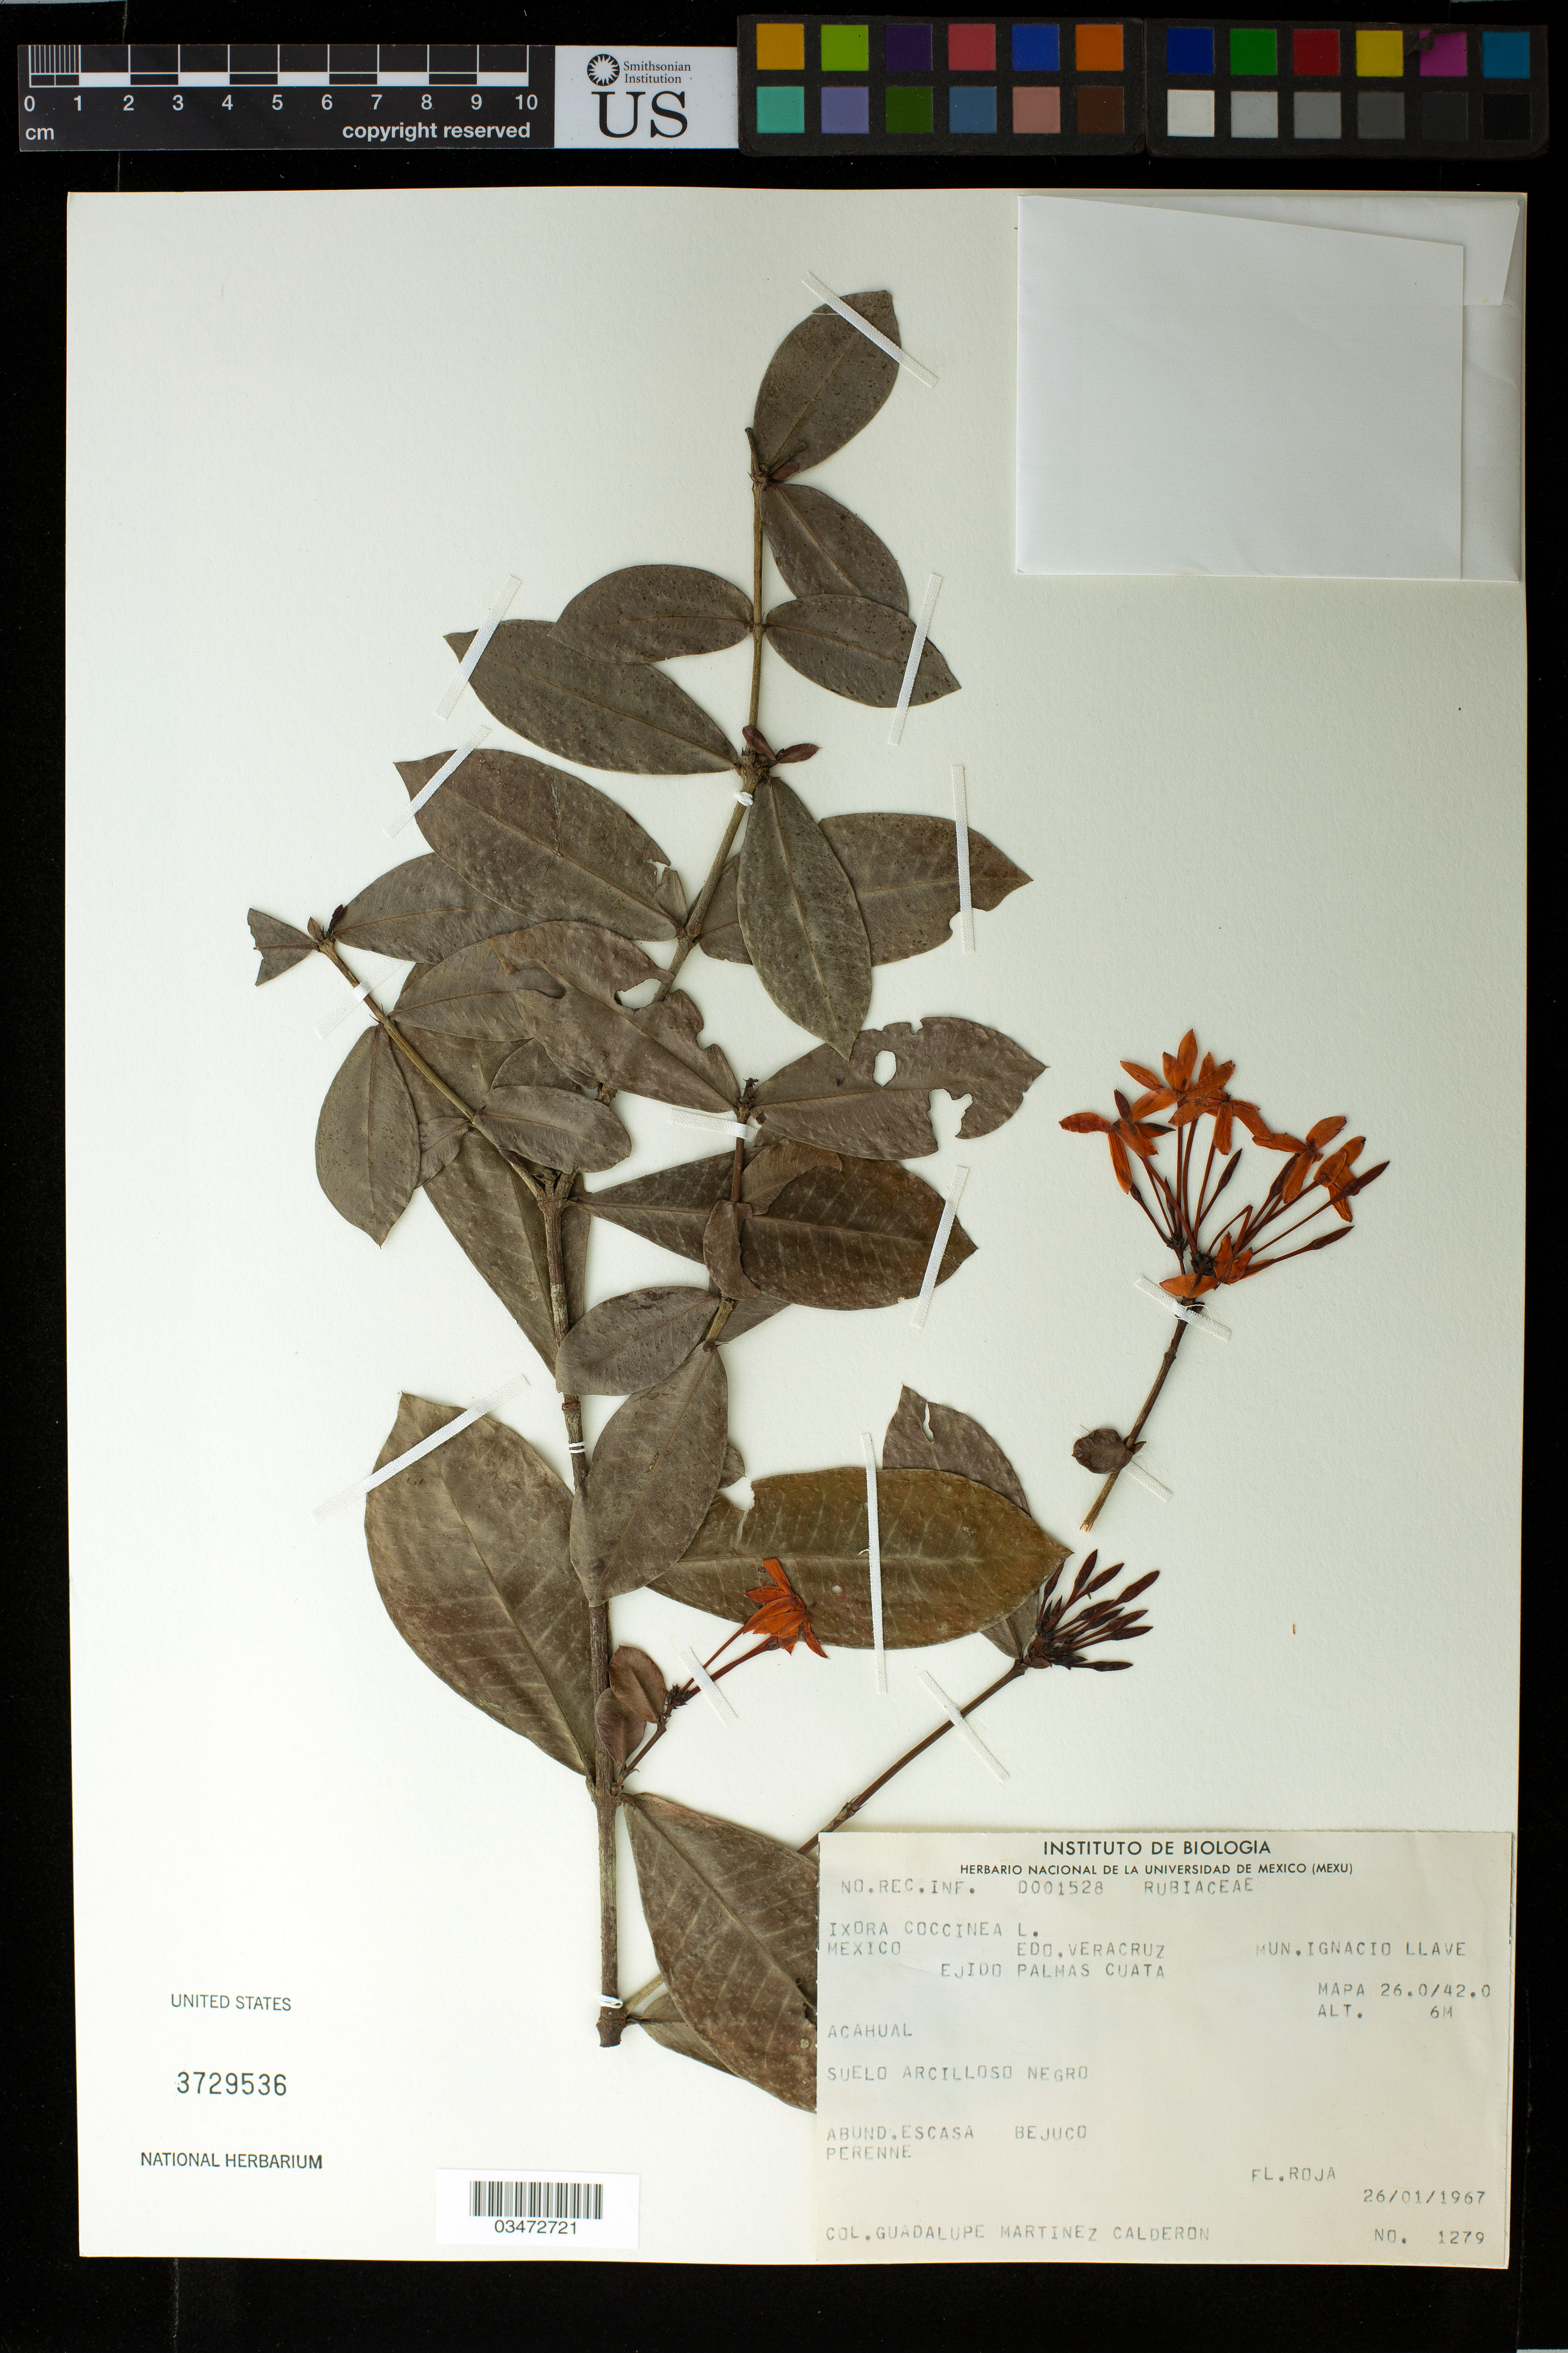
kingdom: Plantae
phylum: Tracheophyta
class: Magnoliopsida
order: Gentianales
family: Rubiaceae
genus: Ixora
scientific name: Ixora coccinea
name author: L.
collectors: G. Martínez Calderón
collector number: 1279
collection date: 1967-01-26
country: Mexico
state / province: Veracruz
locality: IGNACIO DE LA LLAVE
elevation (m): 6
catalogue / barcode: US 3729536